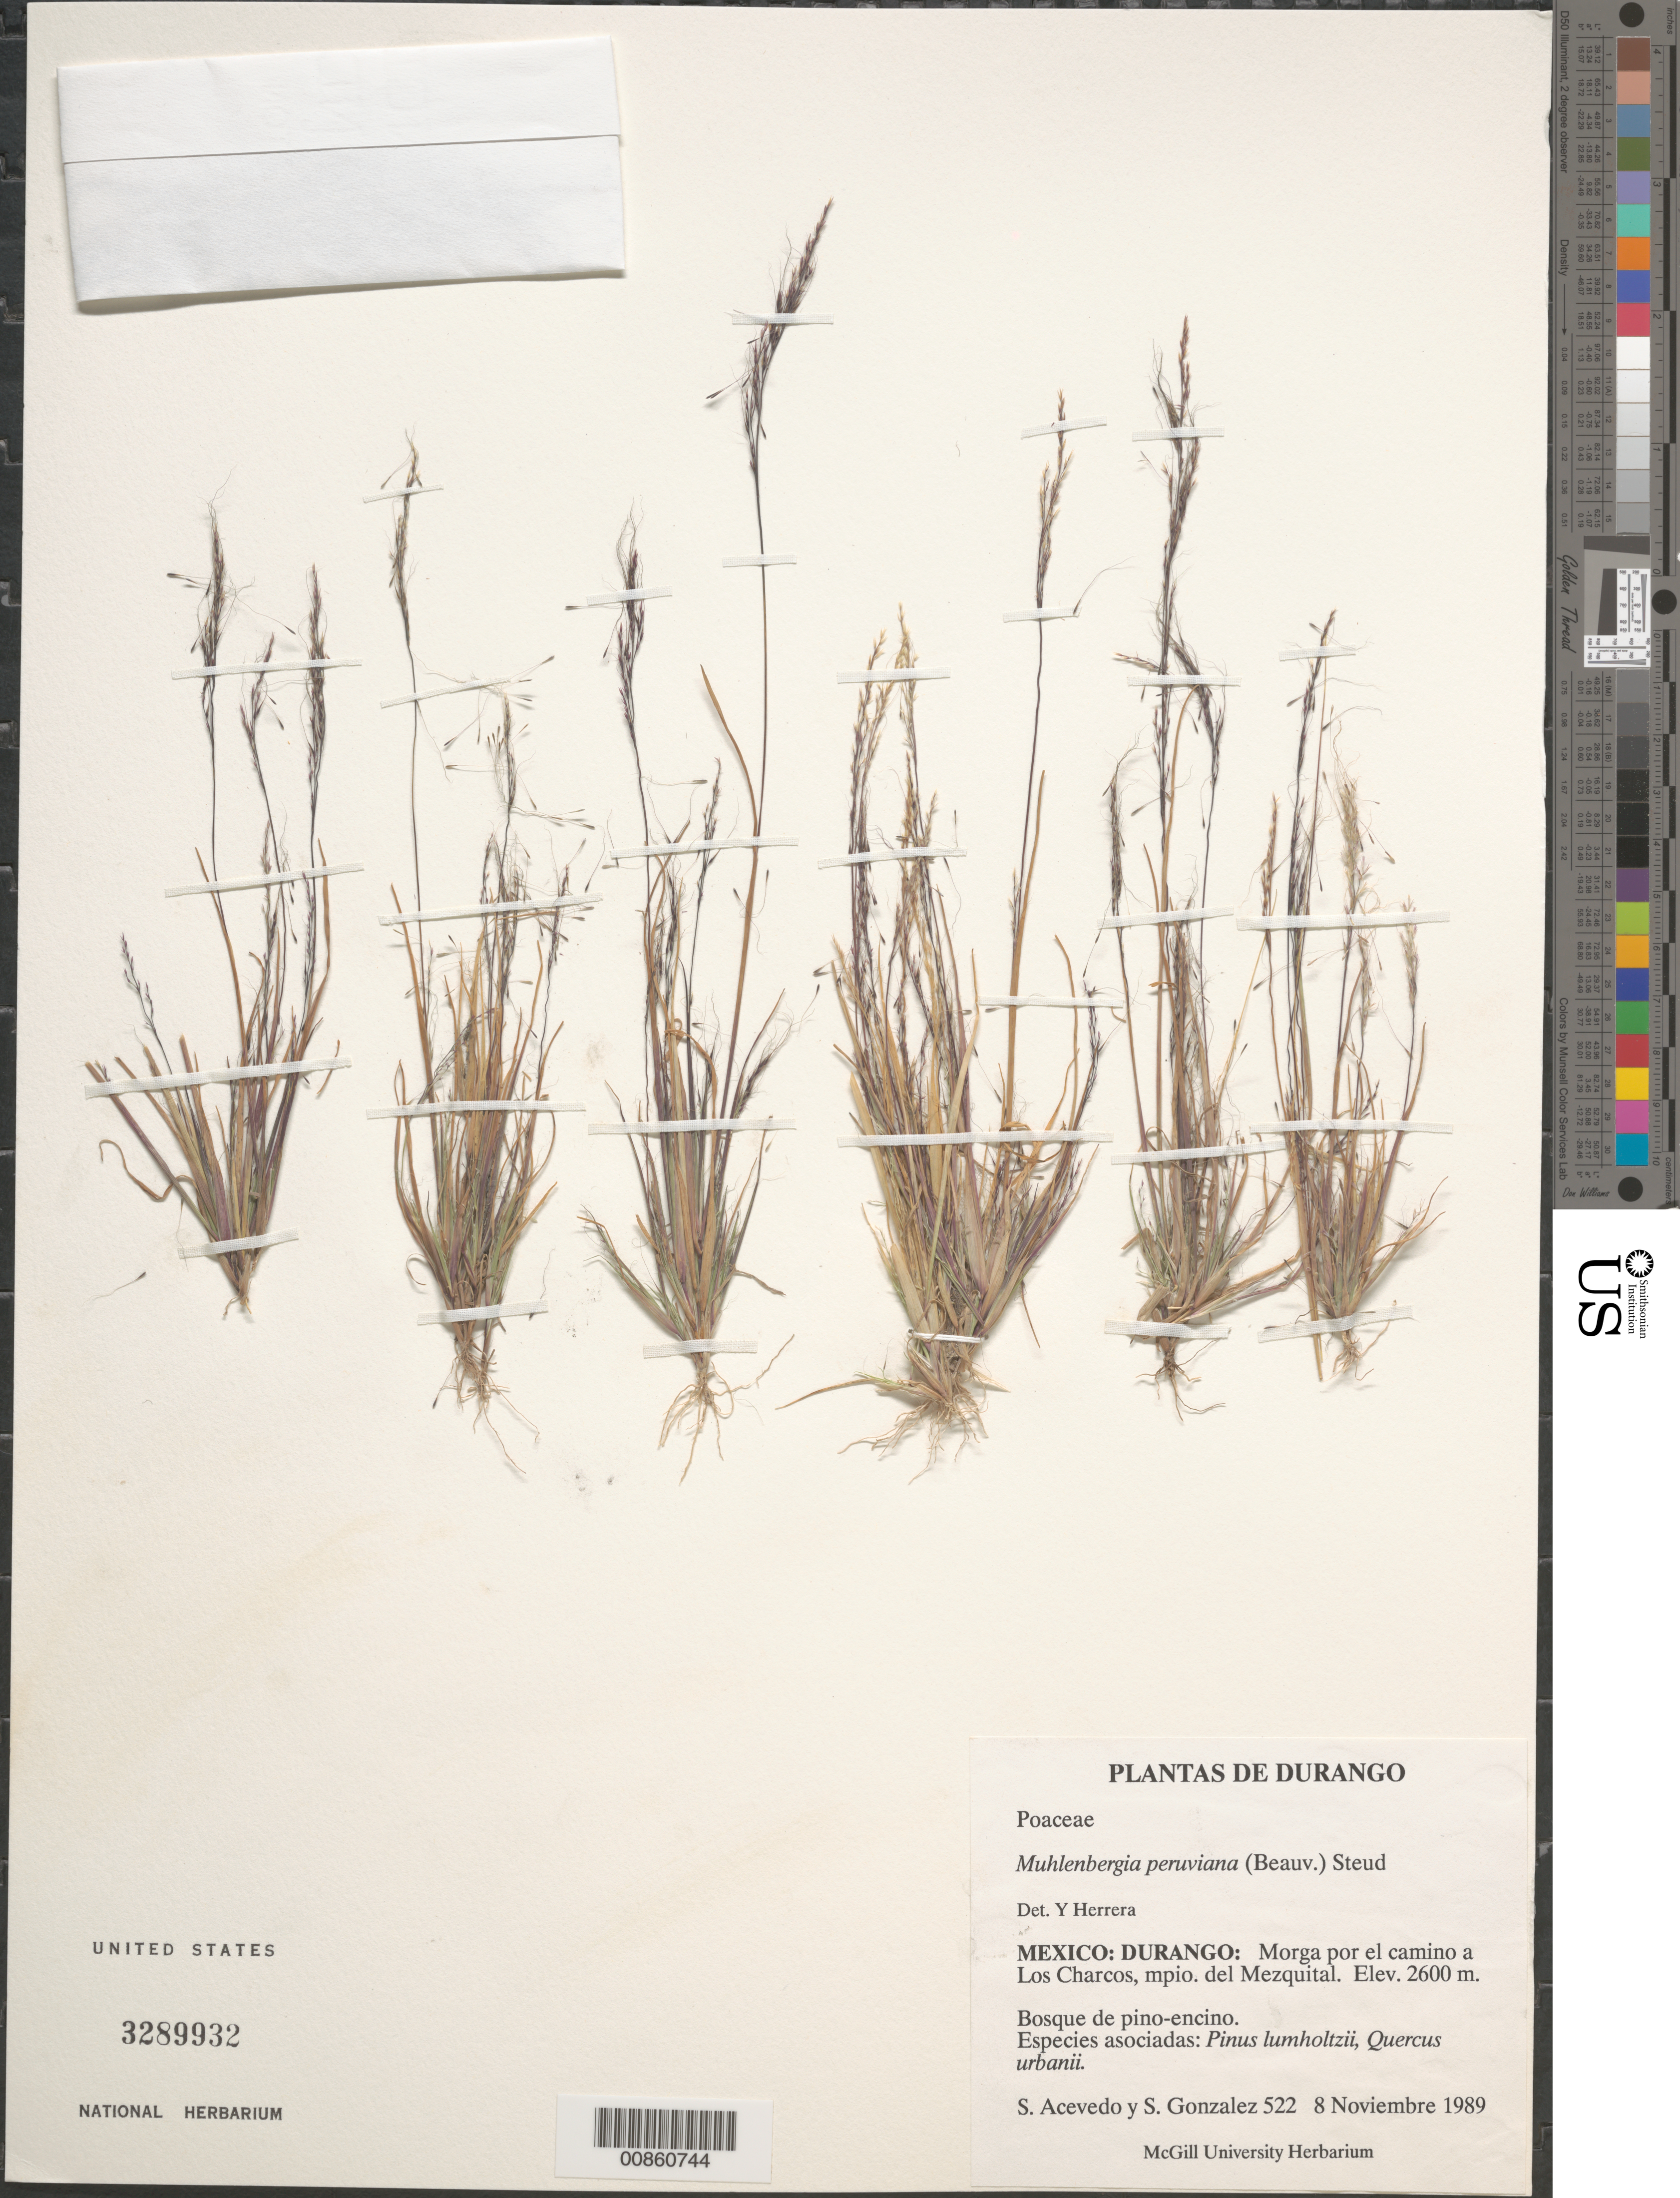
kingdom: Plantae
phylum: Tracheophyta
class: Liliopsida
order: Poales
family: Poaceae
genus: Muhlenbergia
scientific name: Muhlenbergia peruviana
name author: (P. Beauv.) Steud.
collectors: S. Acevedo & S. Gonzalez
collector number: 522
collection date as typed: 08 Nov 1989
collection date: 1989-11-08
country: Mexico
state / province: Durango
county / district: Súchil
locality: Morga por el camino a Los Charcos, mpio. Súchil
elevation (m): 2600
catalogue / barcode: US 3289932